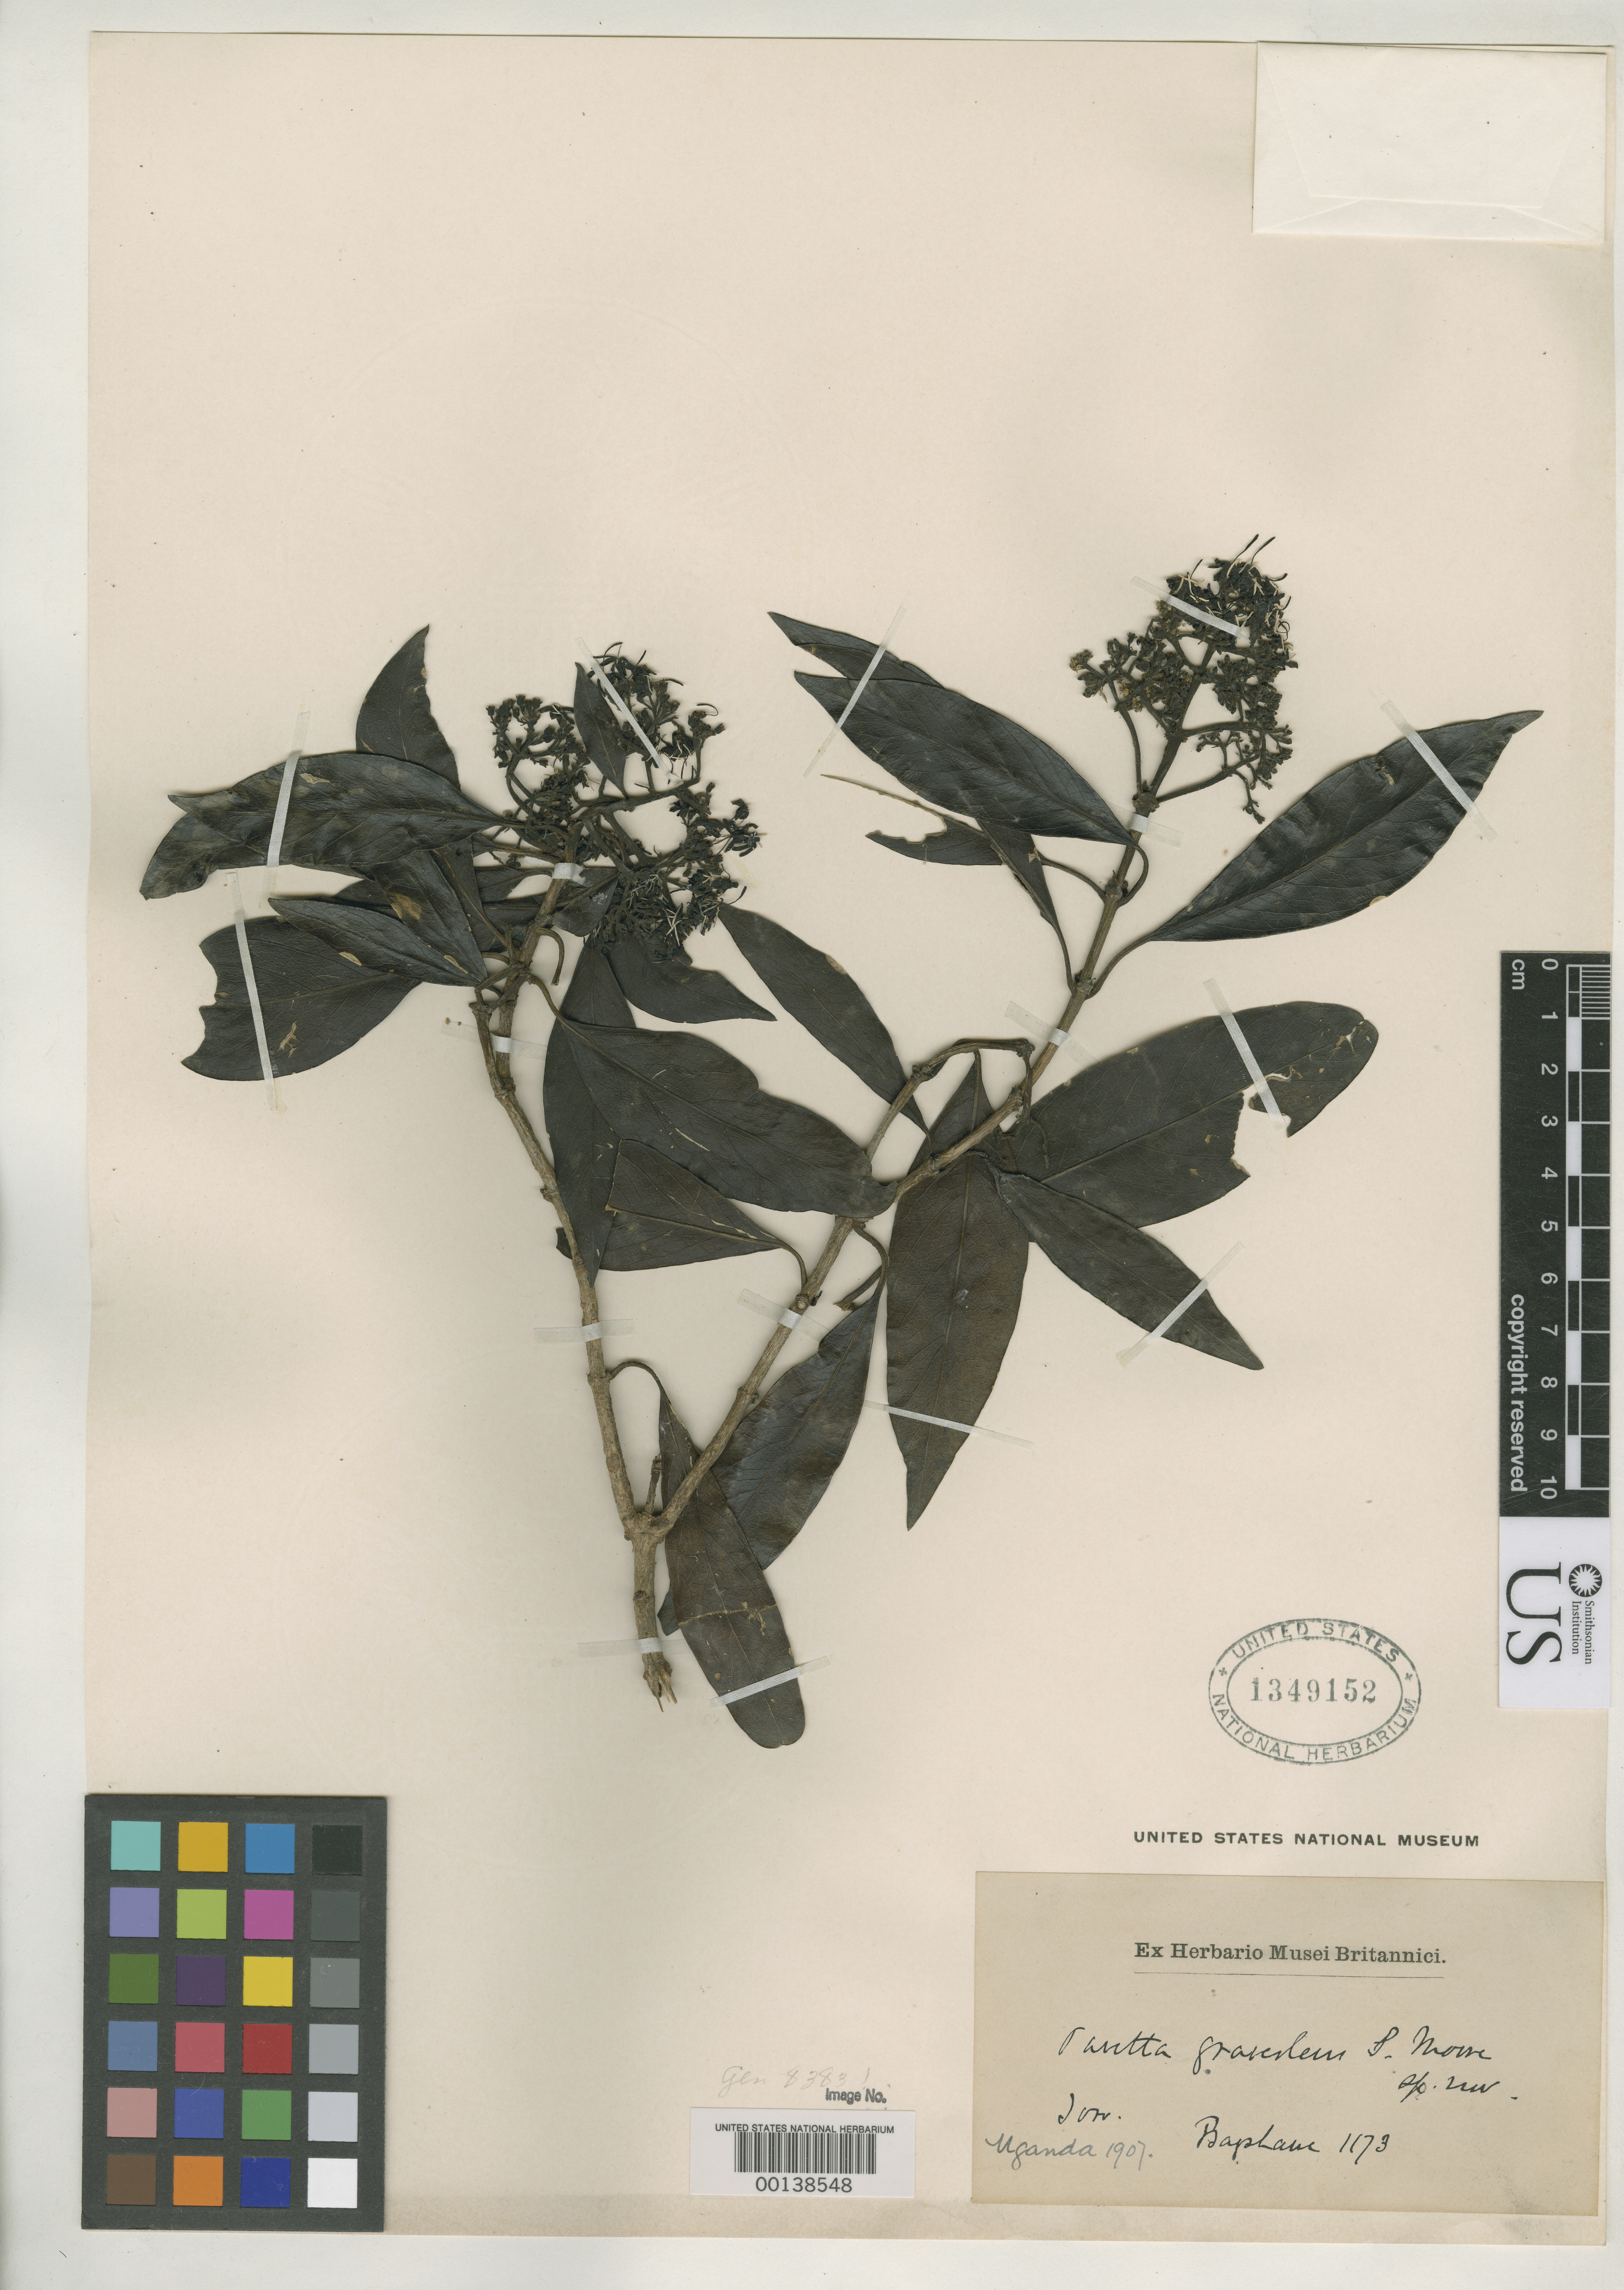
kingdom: Plantae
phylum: Tracheophyta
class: Magnoliopsida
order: Gentianales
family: Rubiaceae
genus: Pavetta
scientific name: Pavetta graveolens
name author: S. Moore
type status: Isotype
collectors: A. Bagshawe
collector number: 1173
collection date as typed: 1907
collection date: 1907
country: Uganda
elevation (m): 610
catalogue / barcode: US 1349152